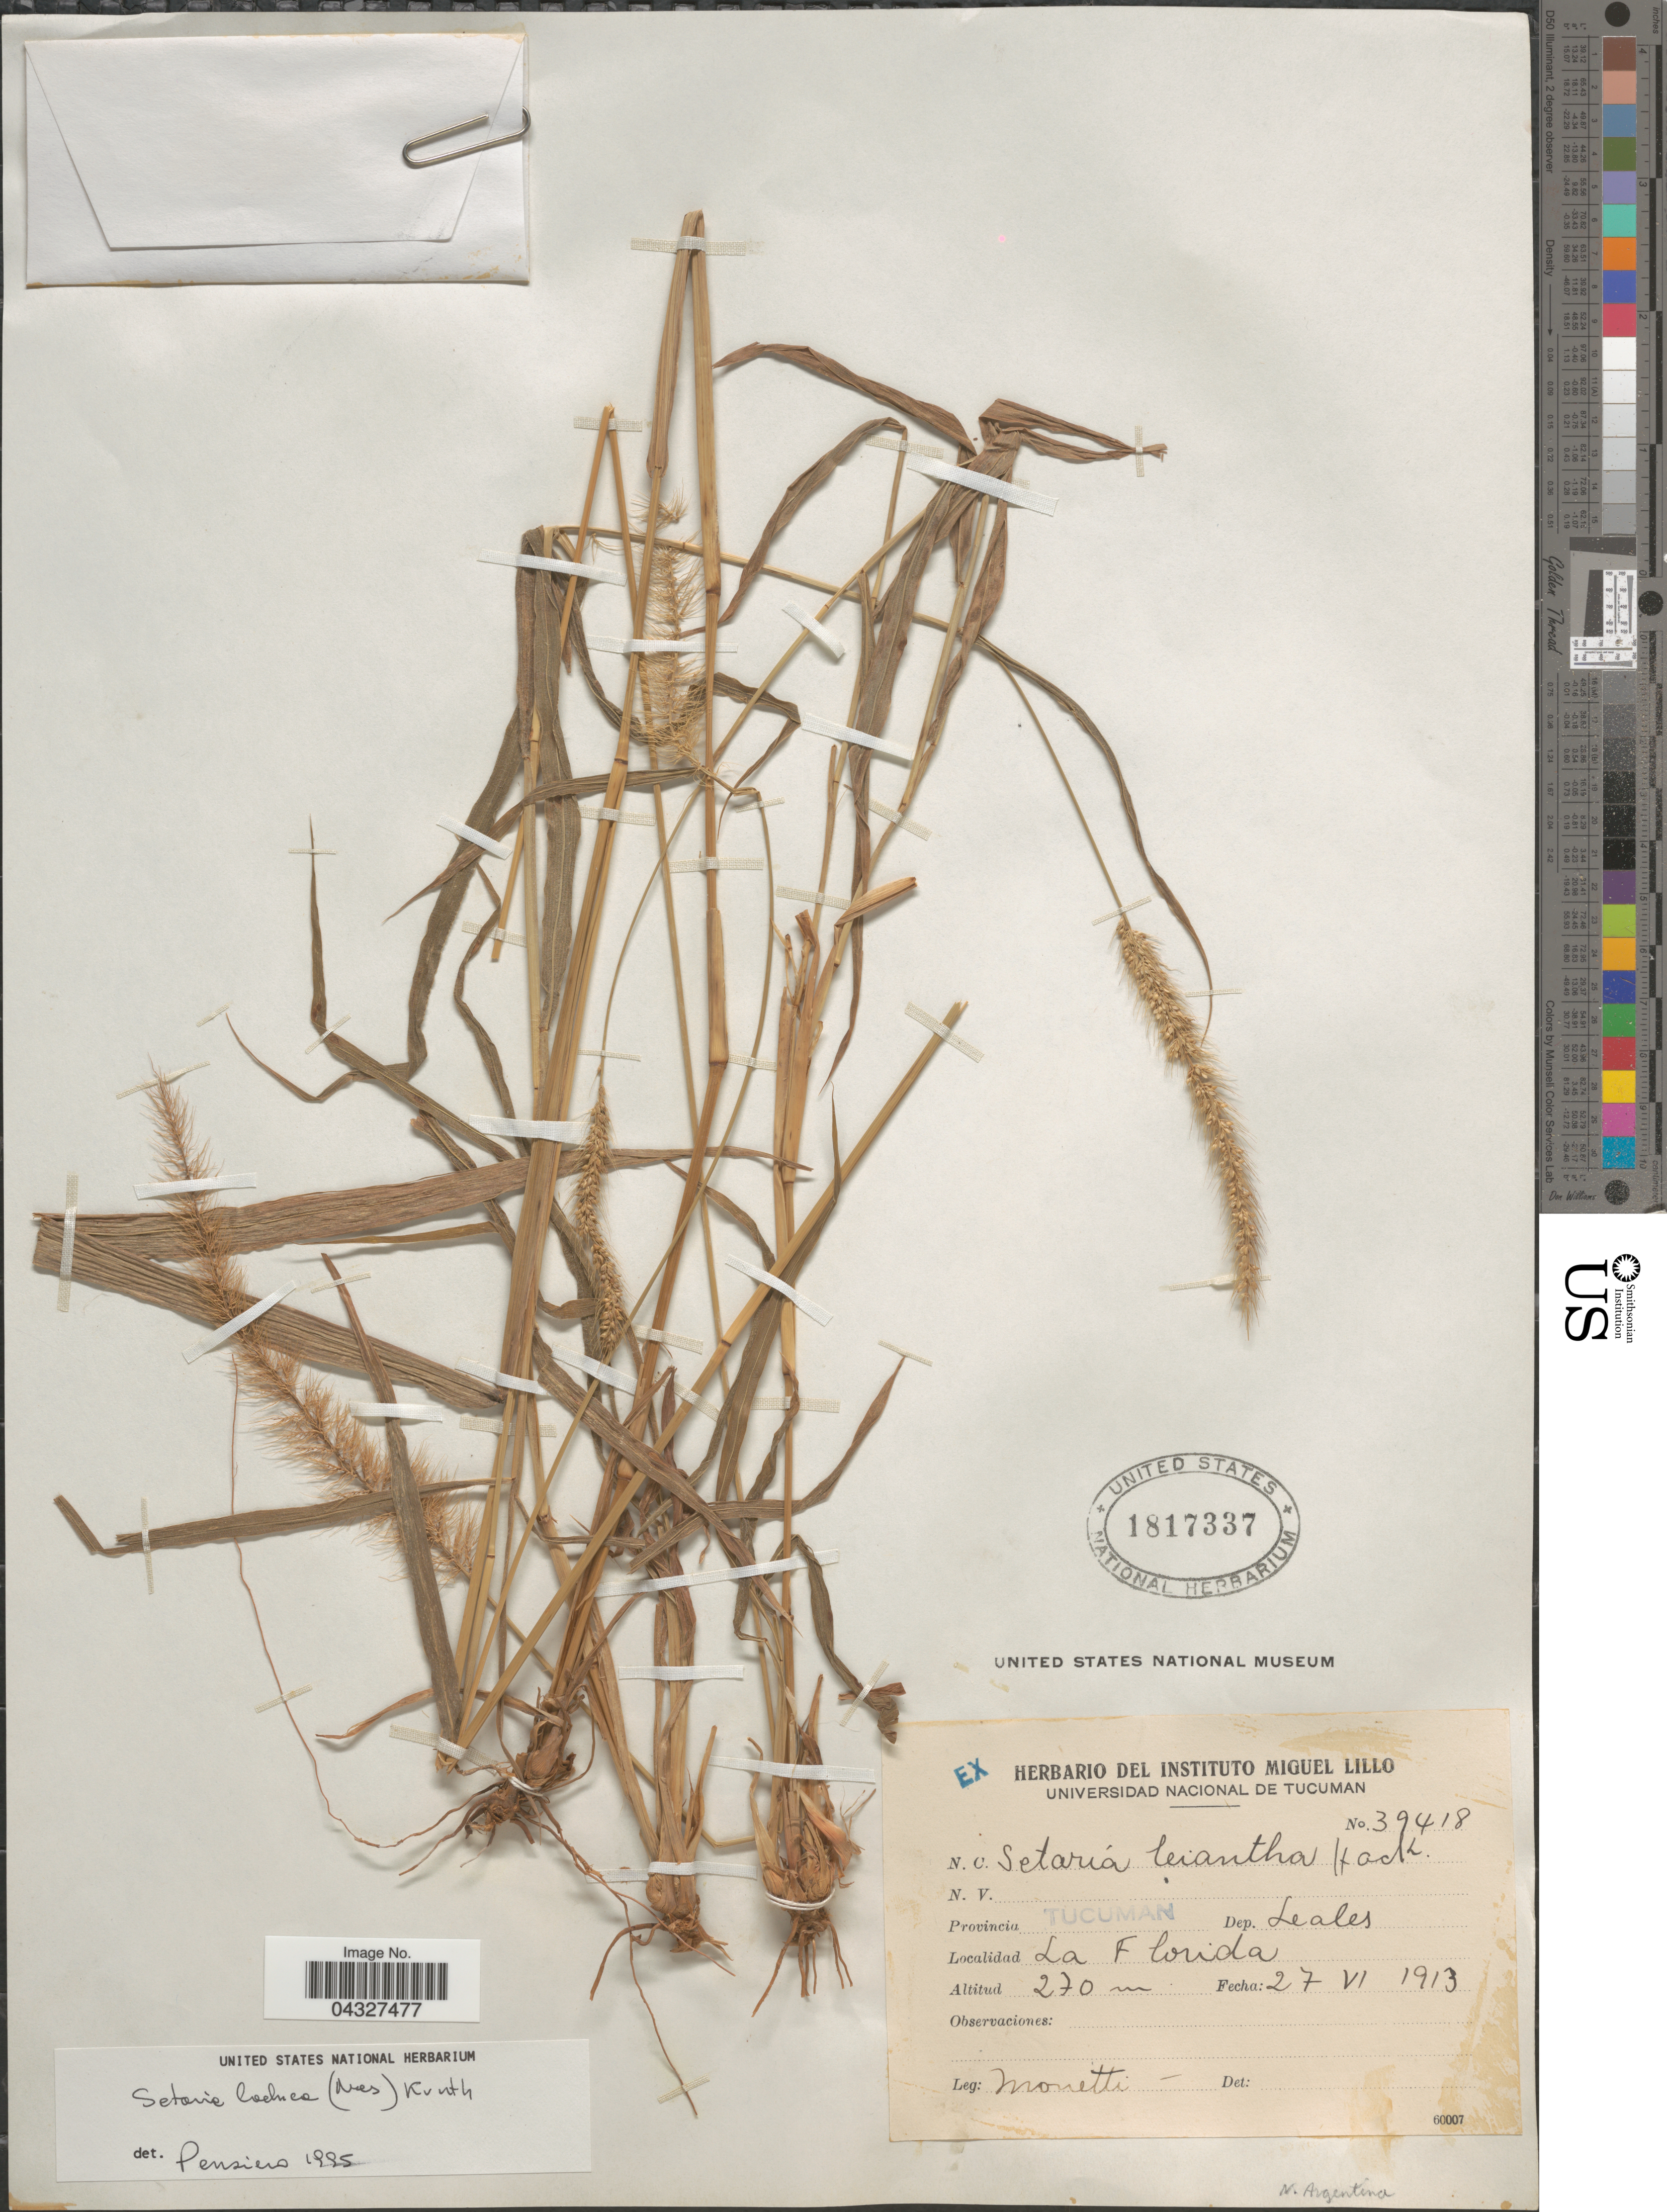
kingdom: Plantae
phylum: Tracheophyta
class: Liliopsida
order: Poales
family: Poaceae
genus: Setaria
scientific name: Setaria lachnea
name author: (Nees) Kunth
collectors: Monetti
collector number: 39418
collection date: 1913-06-27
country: Argentina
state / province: Tucuman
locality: Dep. Leales. La Florida.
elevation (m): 270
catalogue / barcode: US 1817337